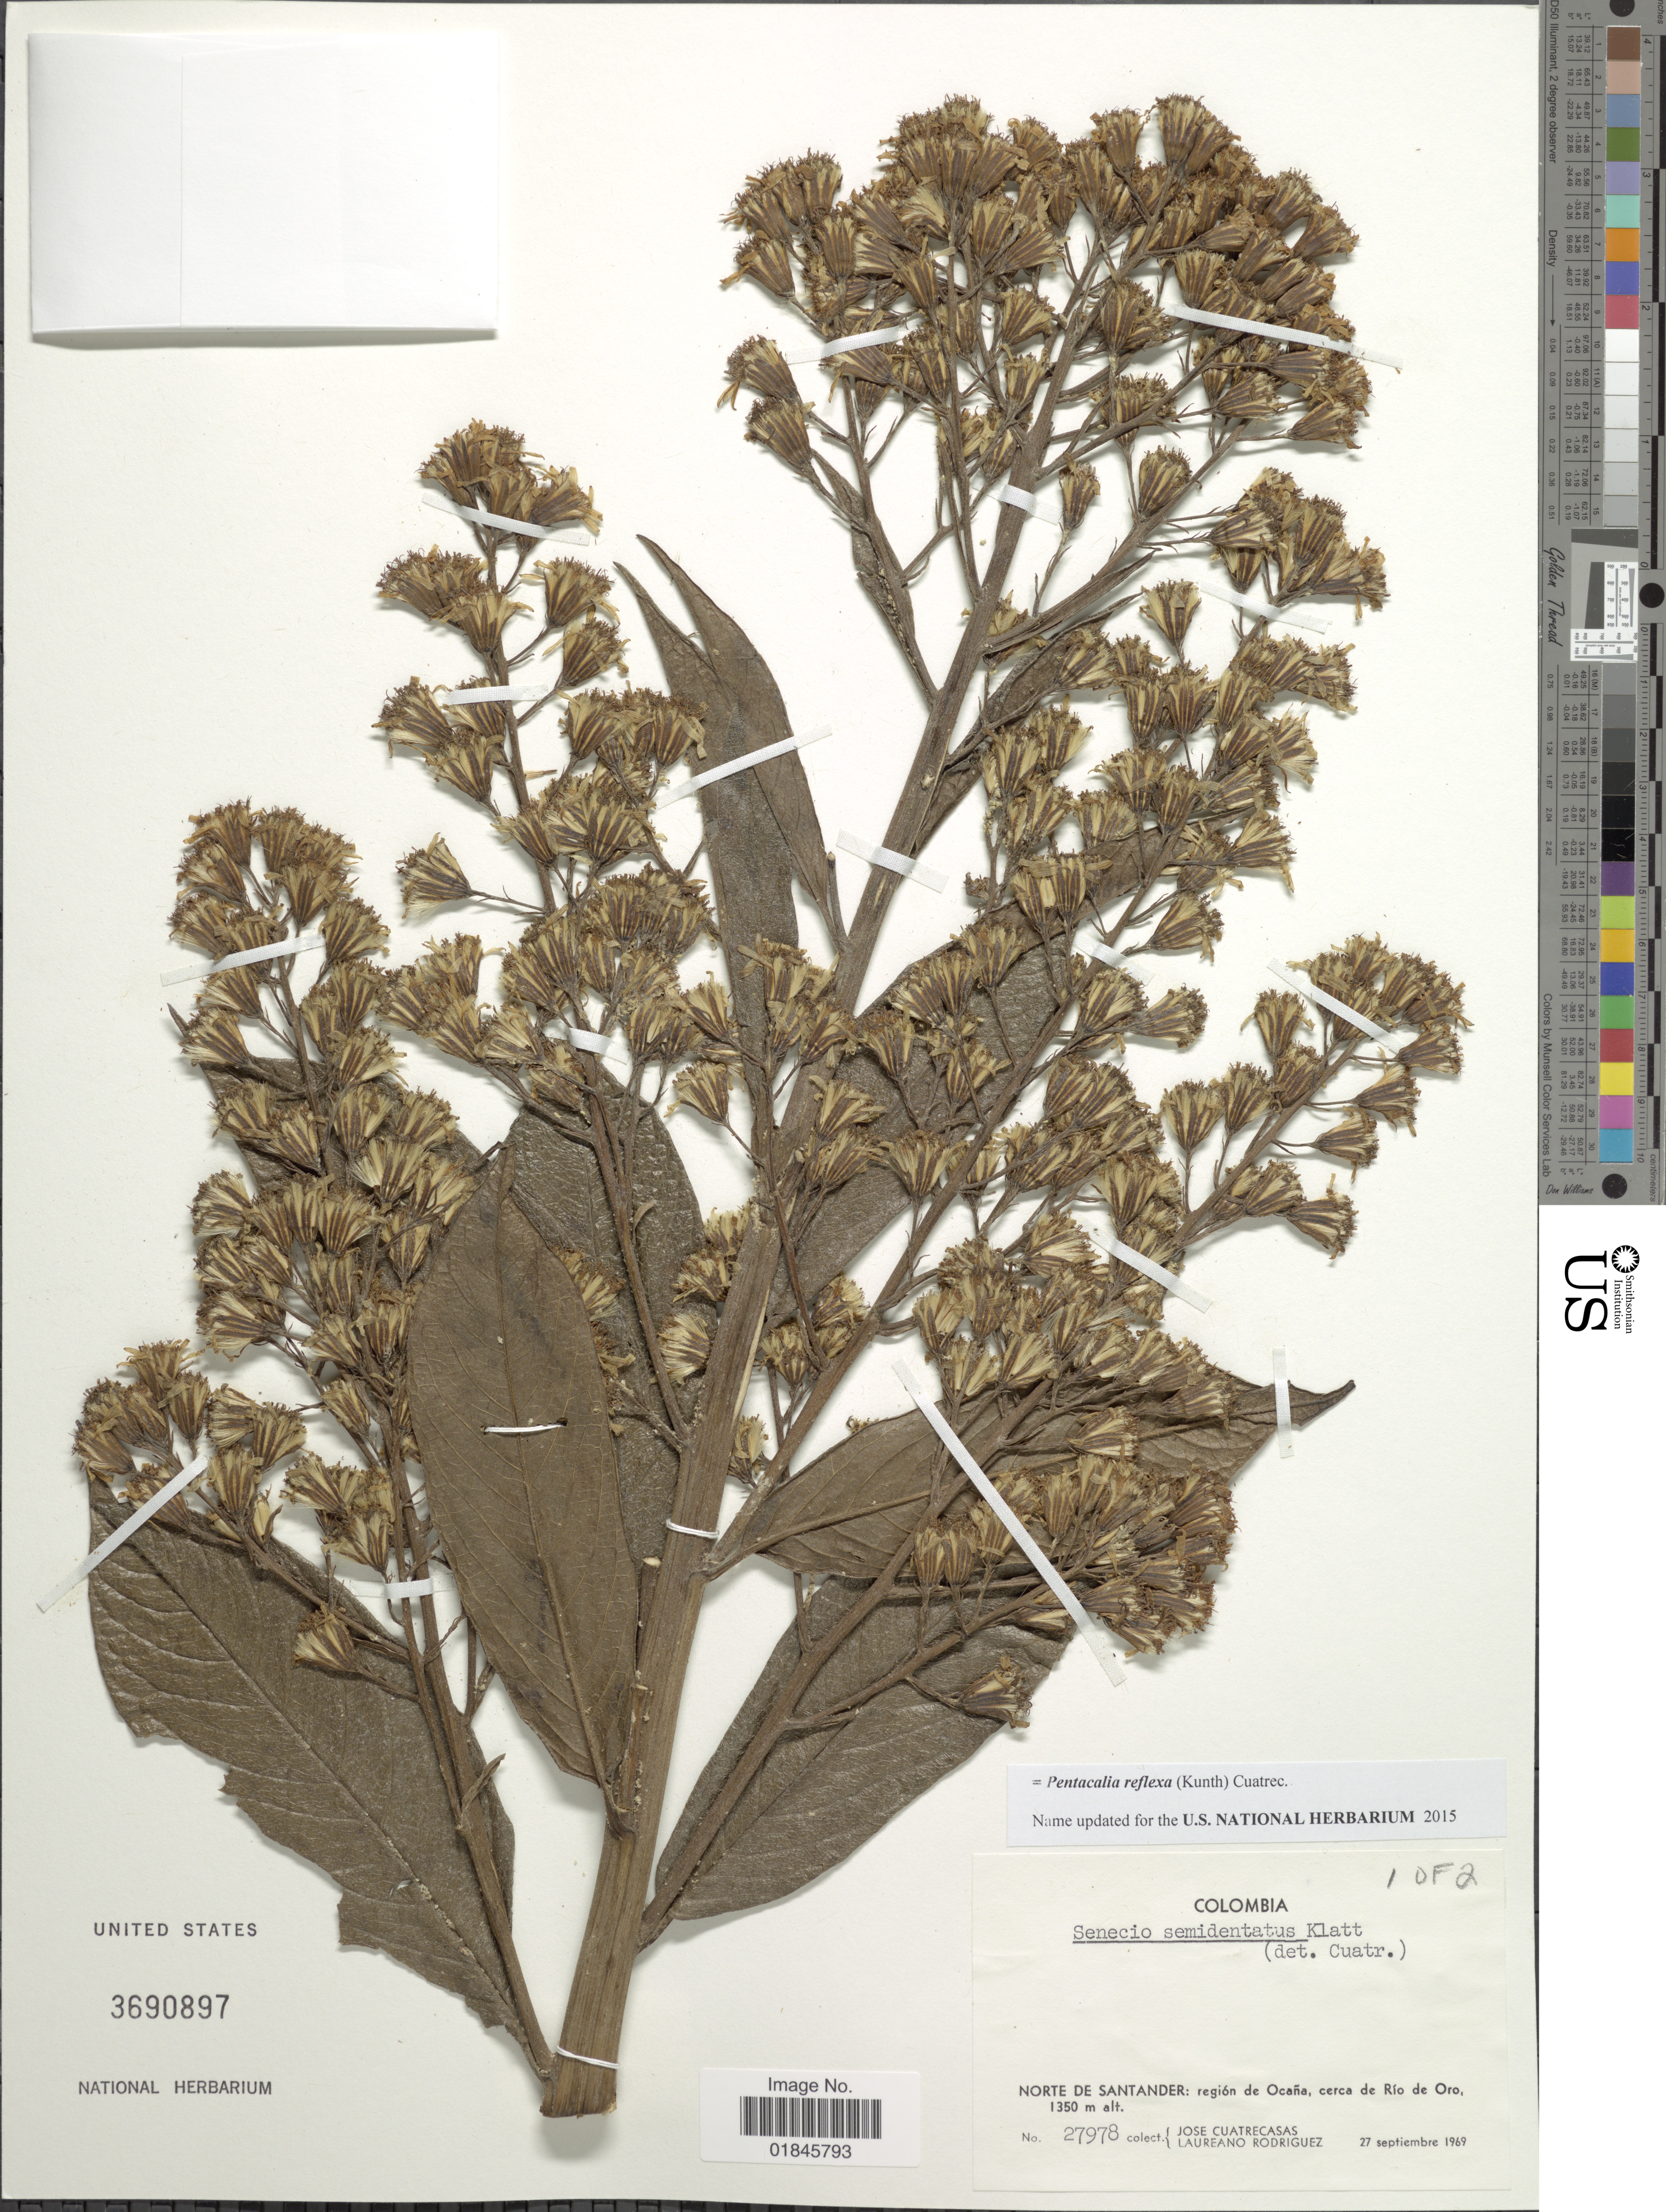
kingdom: Plantae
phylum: Tracheophyta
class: Magnoliopsida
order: Asterales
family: Asteraceae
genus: Pentacalia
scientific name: Pentacalia reflexa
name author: (Kunth) Cuatrec.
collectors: J. Cuatrecasas & L. Rodriguez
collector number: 27978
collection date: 1969-09-27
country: Colombia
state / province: Norte de Santander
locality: Norte de Santander: región de Ocaña, cerca de Río de Oro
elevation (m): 1350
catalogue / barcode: US 3690897